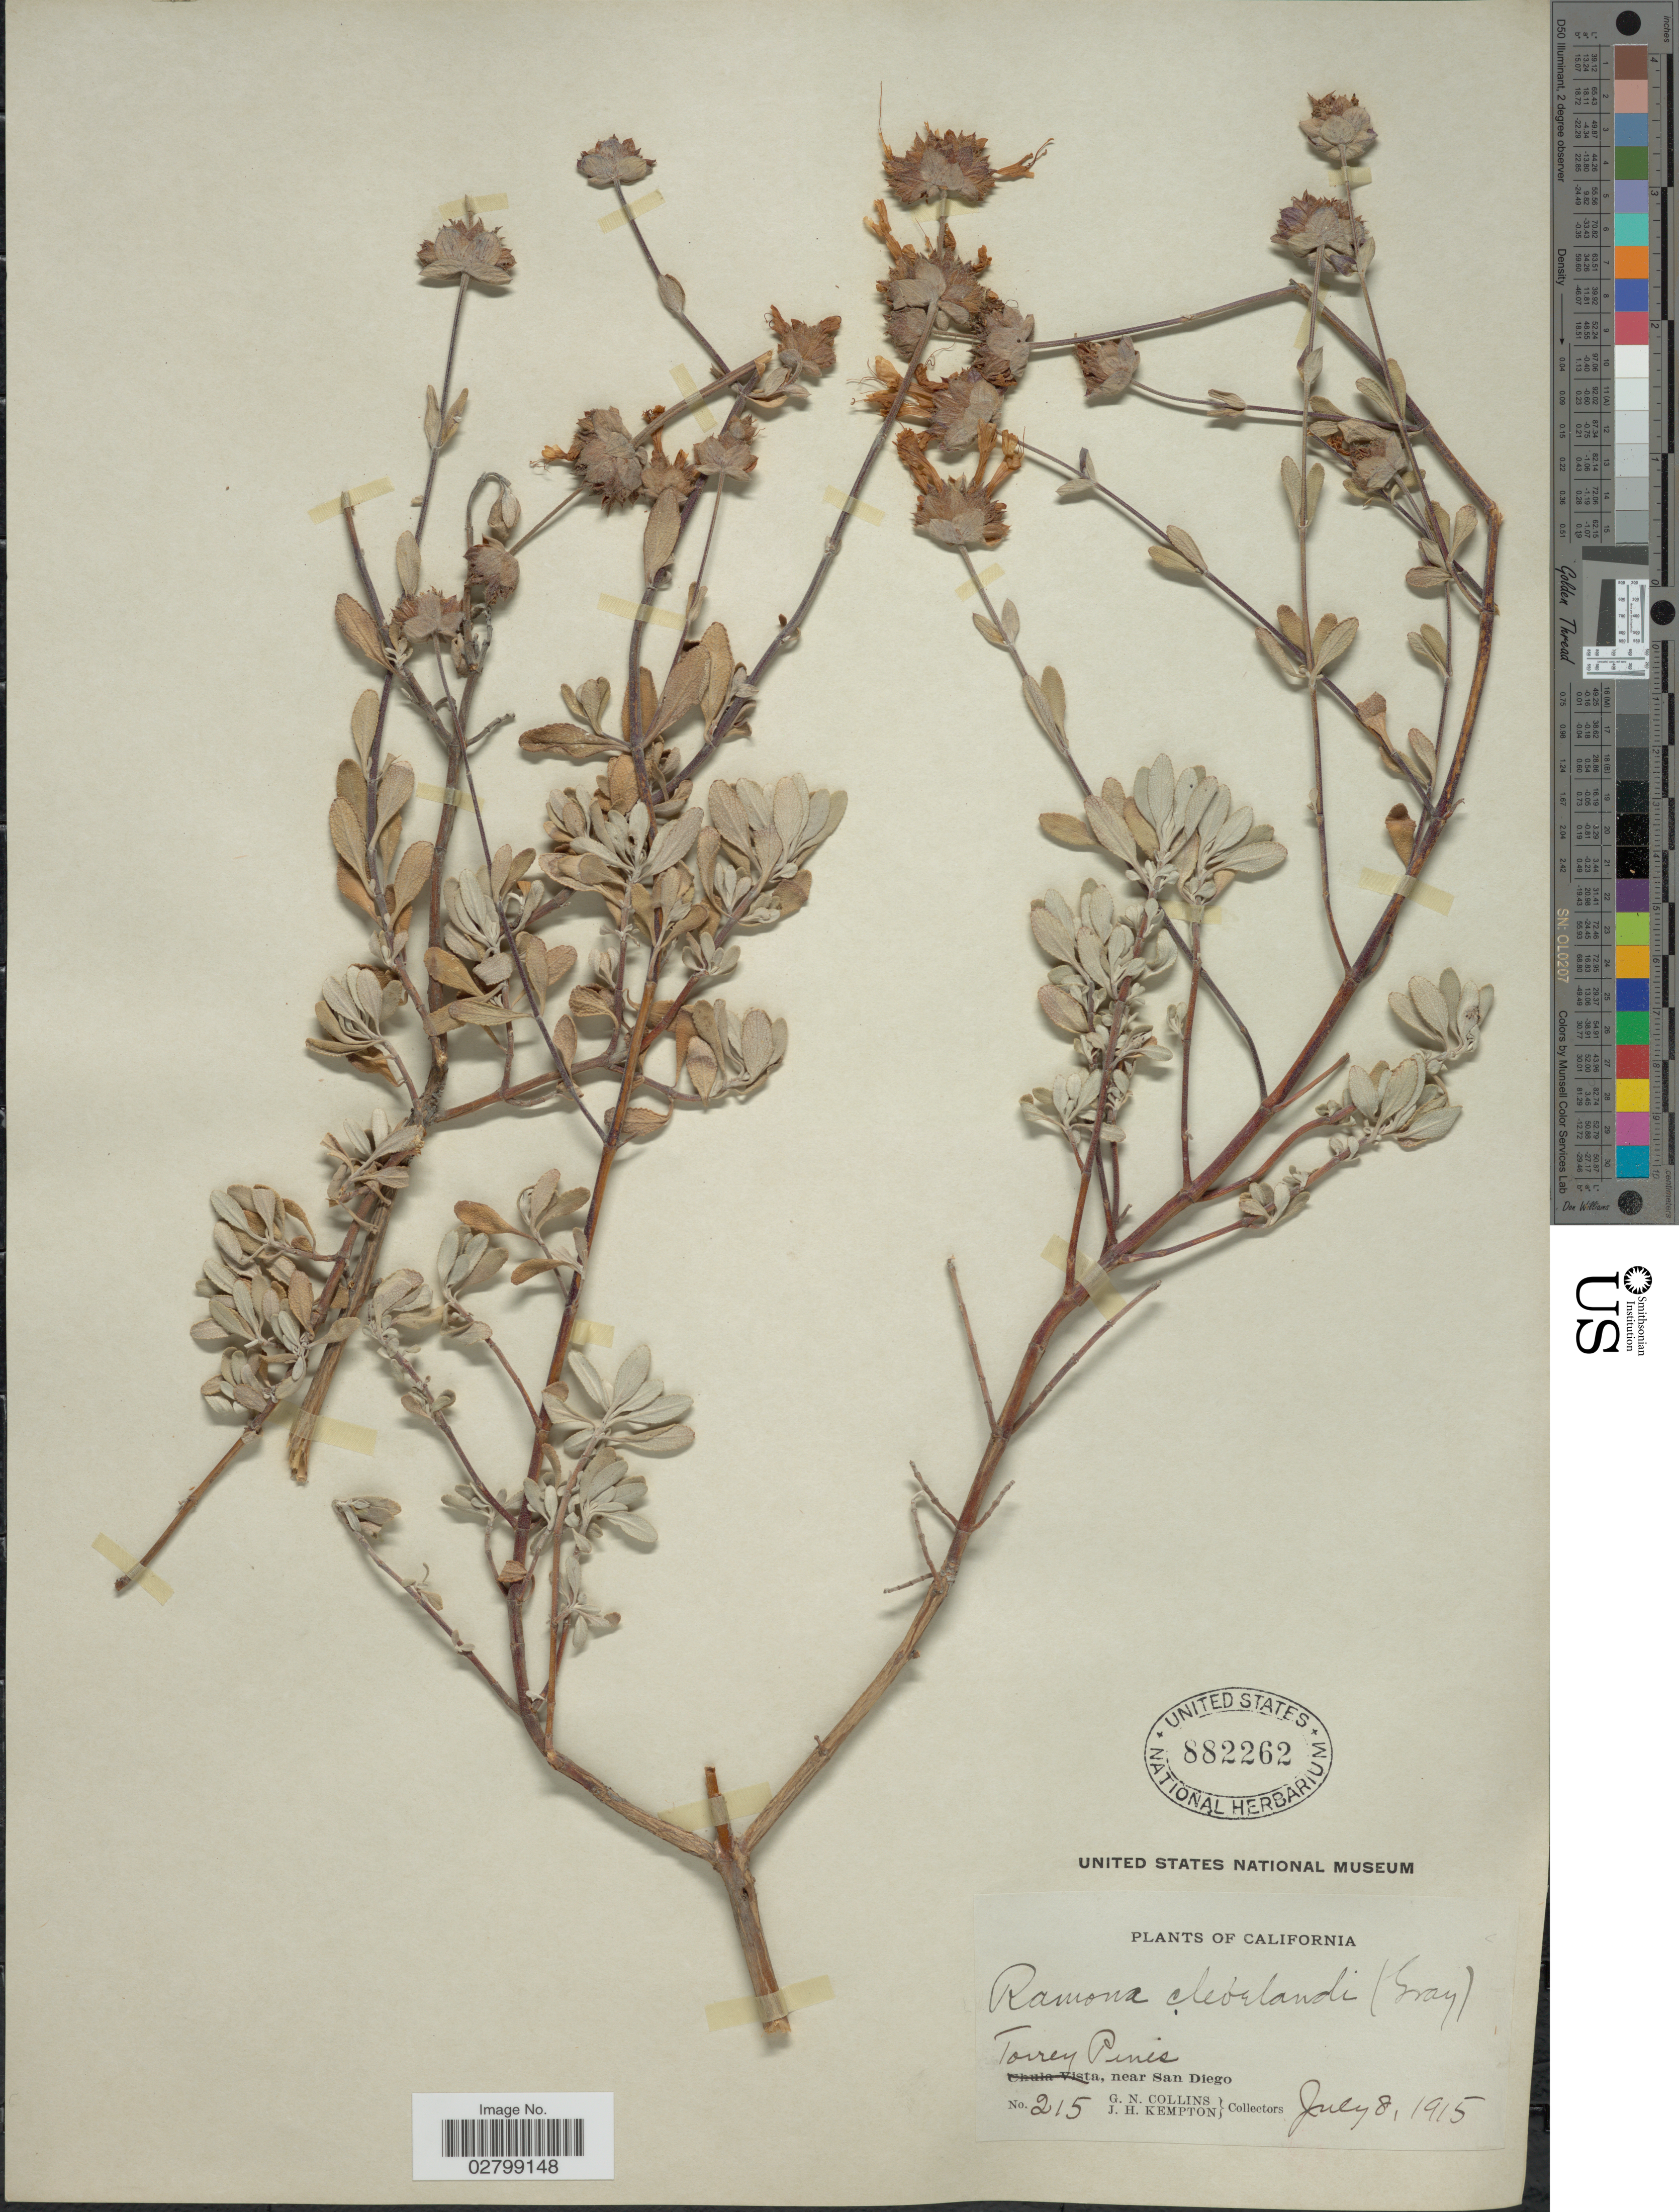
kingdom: Plantae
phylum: Tracheophyta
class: Magnoliopsida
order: Lamiales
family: Lamiaceae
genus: Salvia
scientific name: Salvia clevelandii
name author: (A. Gray) Greene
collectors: G. Collins & J. H. Kempton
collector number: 215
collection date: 1915-07-08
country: United States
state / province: California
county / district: San Diego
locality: Torrey Pines, near San Diego.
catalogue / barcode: US 882262